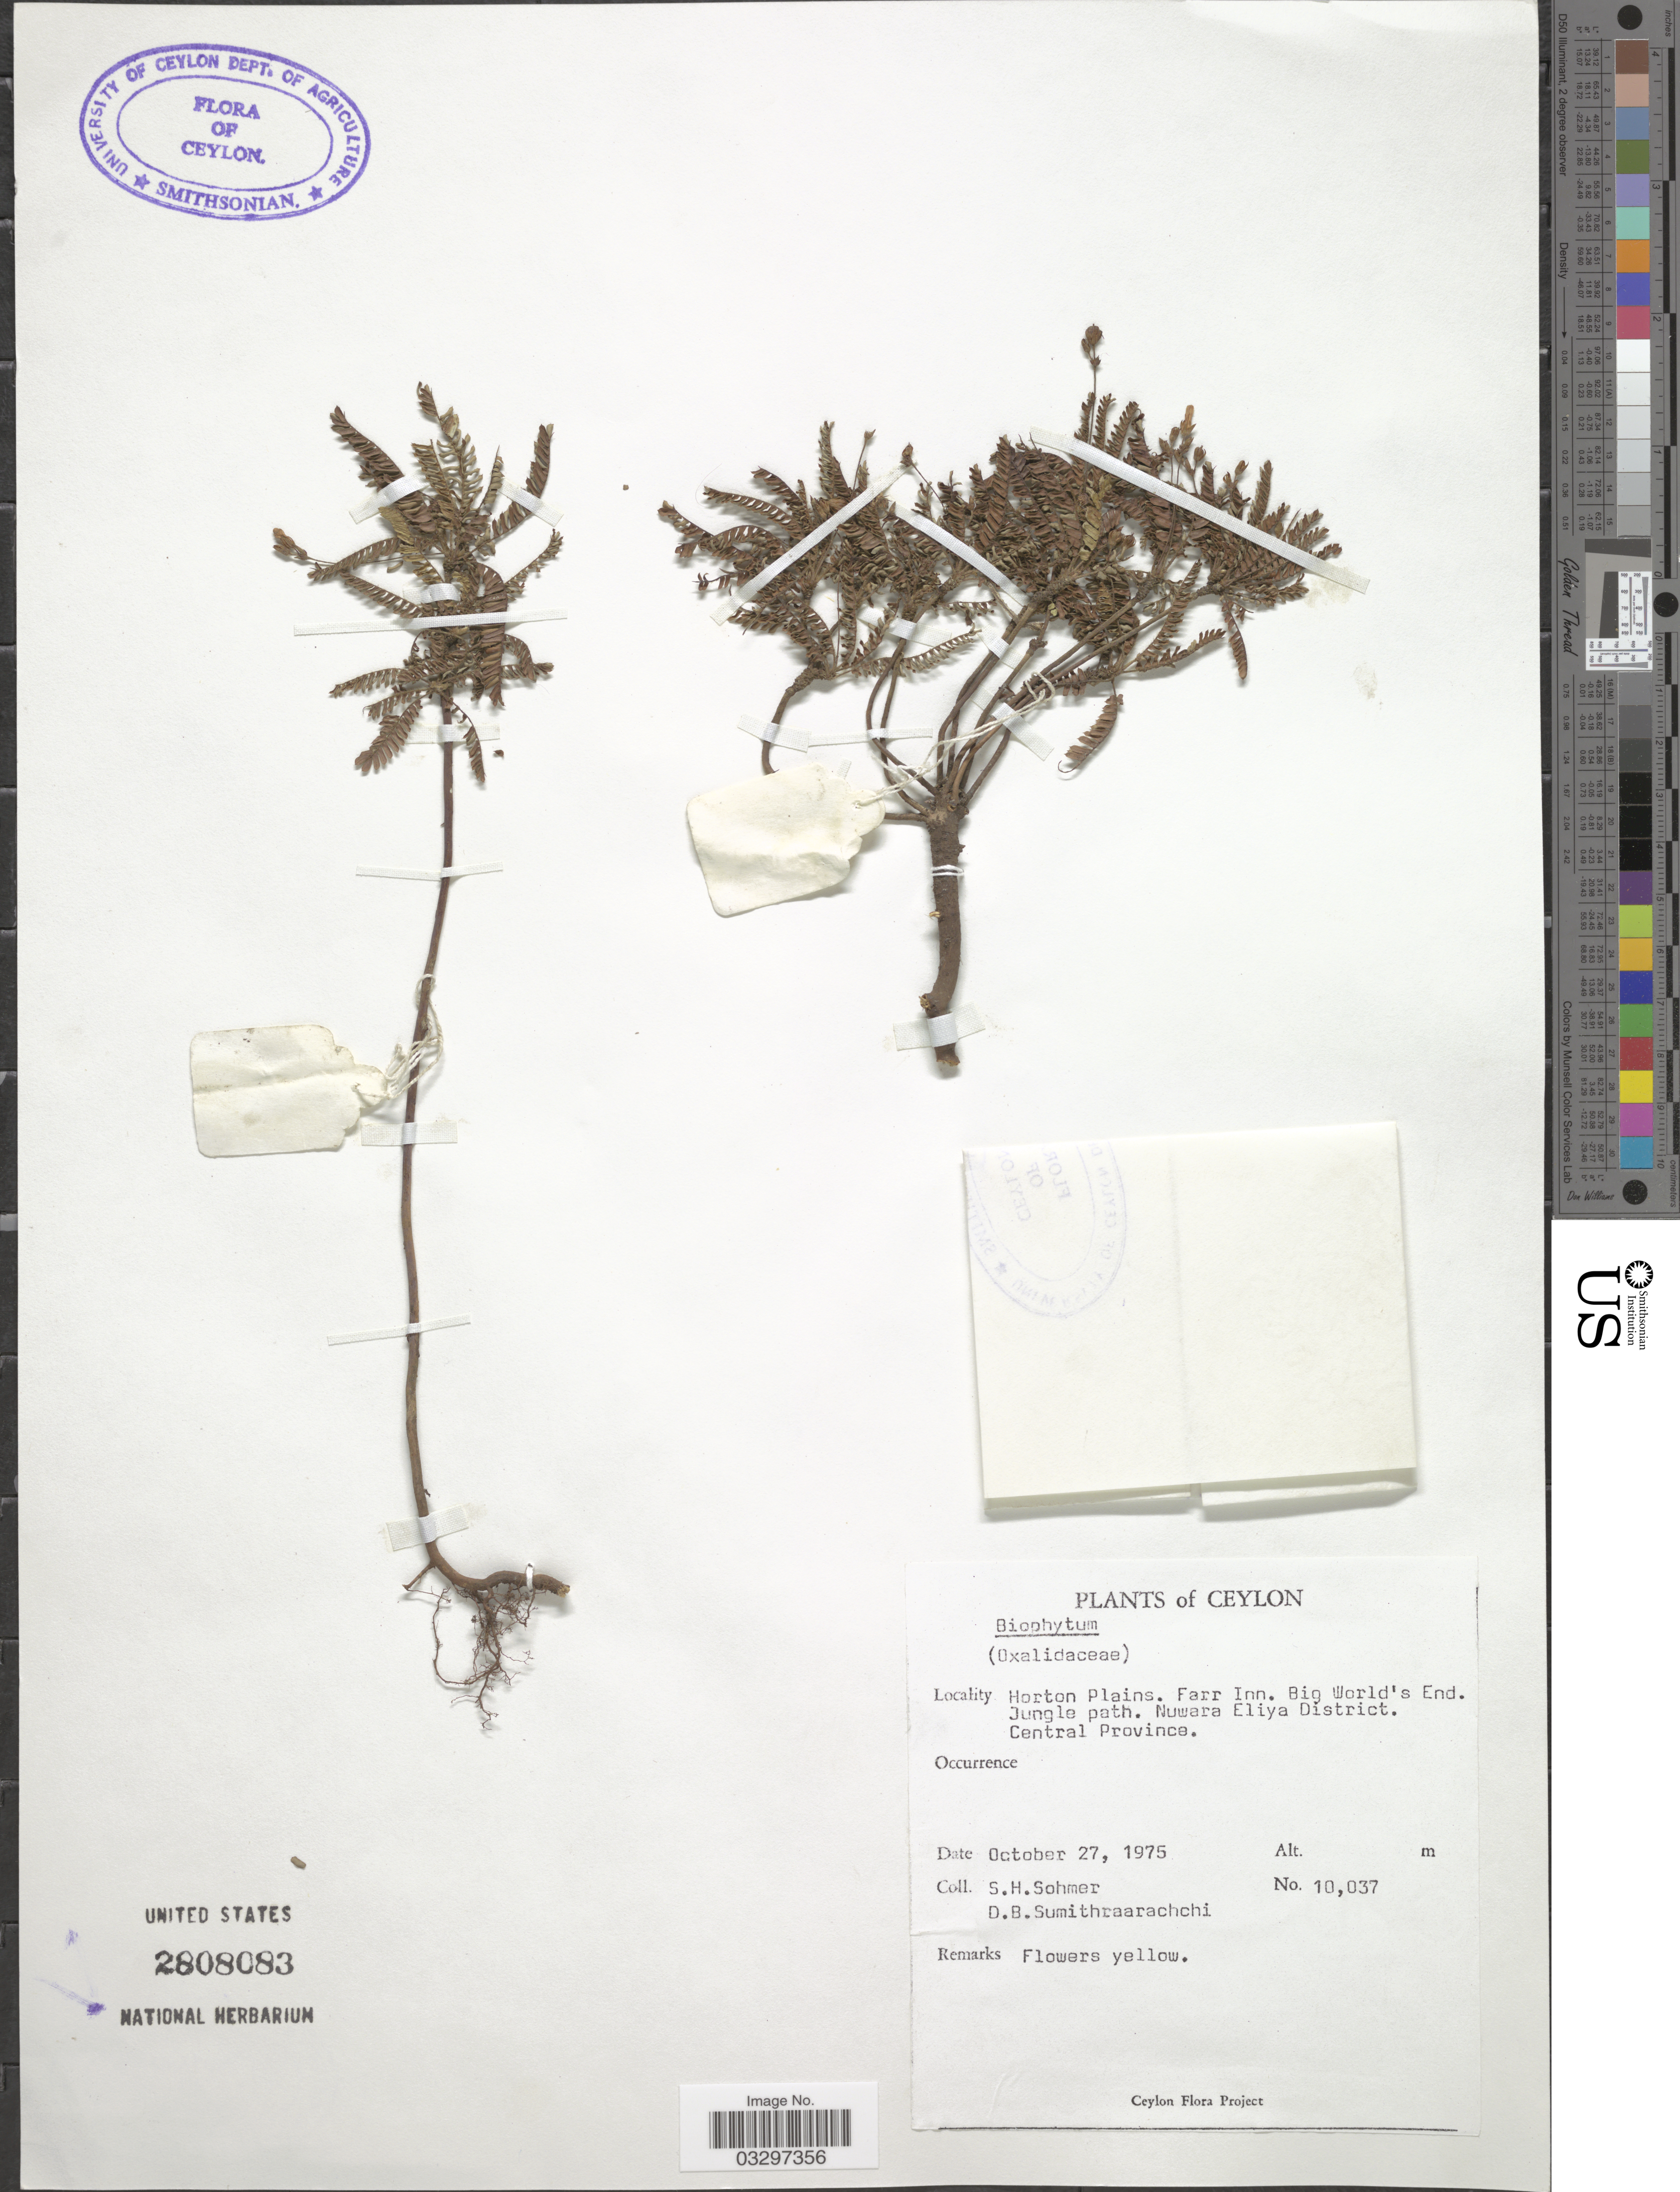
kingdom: Plantae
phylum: Tracheophyta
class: Magnoliopsida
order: Oxalidales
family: Oxalidaceae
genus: Biophytum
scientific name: Biophytum sp.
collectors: S. H. Sohmer & D. B. Sumithraarachchi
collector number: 10037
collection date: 1975-10-27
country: Sri Lanka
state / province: Central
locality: Ceylon. Horton Plains. Farr Inn. Big World's End. Jungle path. Nuwara Eliya District.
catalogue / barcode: US 2808083